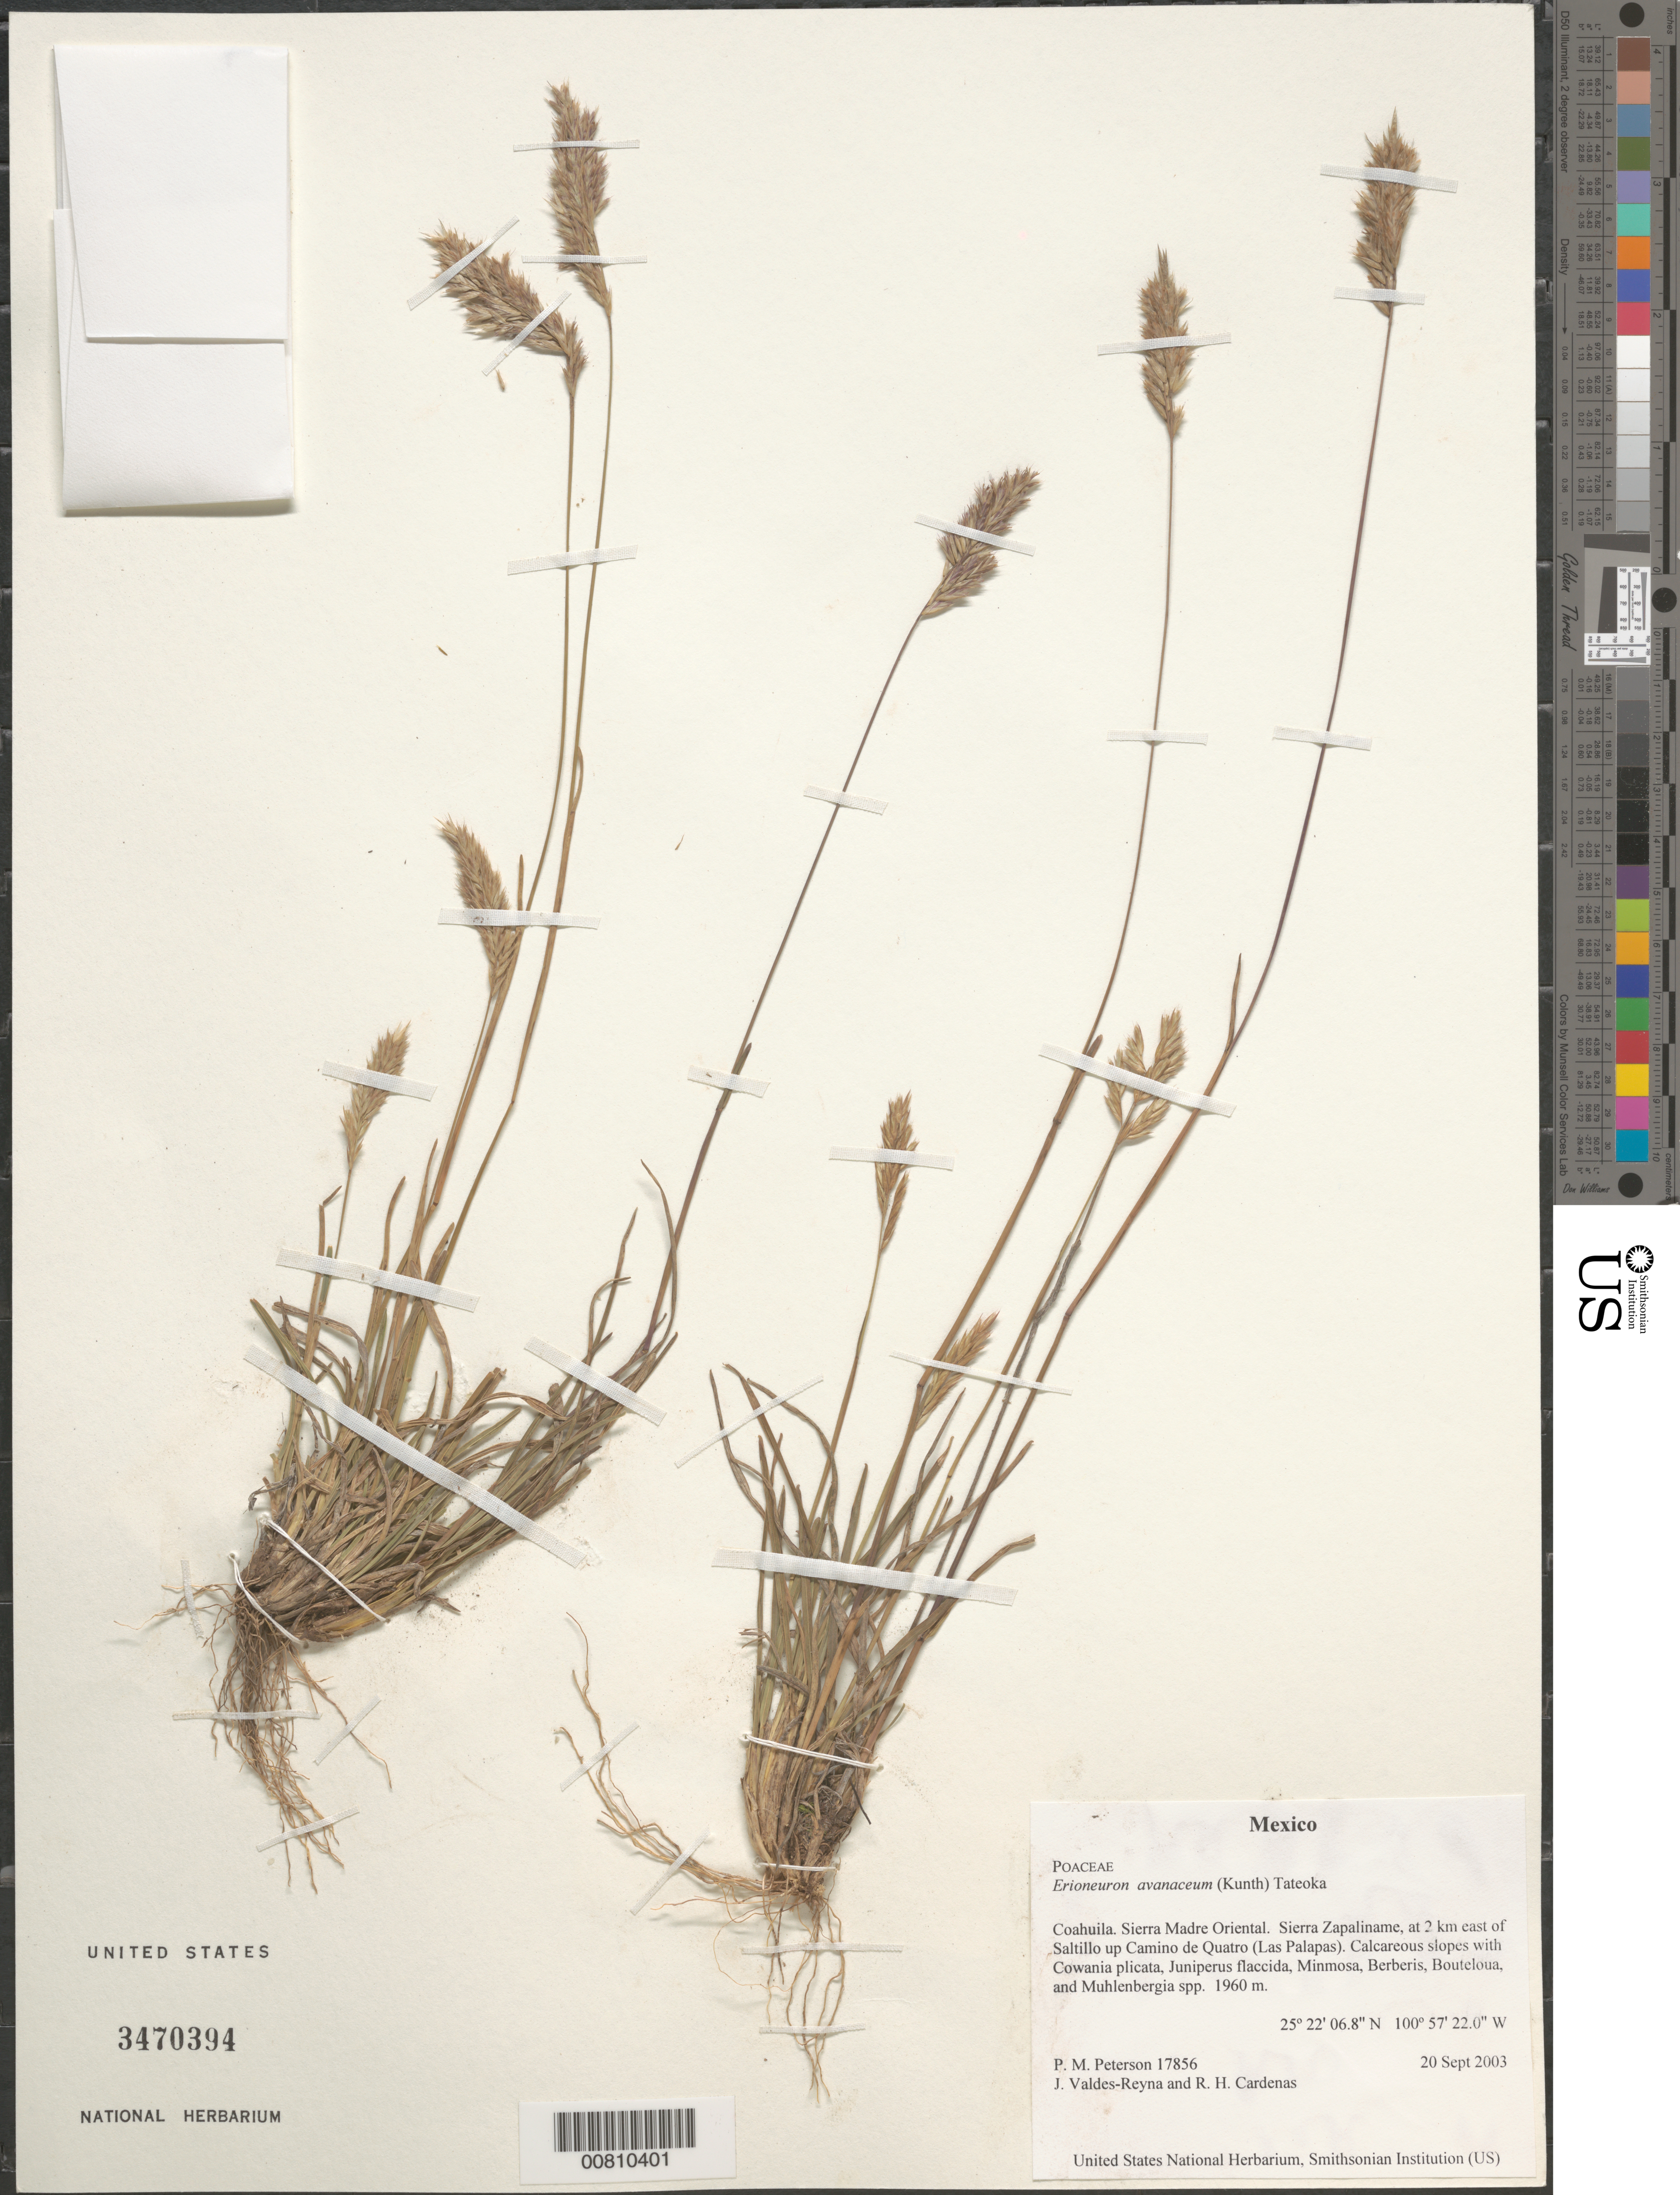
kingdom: Plantae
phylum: Tracheophyta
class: Liliopsida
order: Poales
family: Poaceae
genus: Muhlenbergia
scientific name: Muhlenbergia tenuifolia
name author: (Kunth) Kunth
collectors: P. M. Peterson, J. Valdés-Reyna & R. Cardenas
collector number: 17853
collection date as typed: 20 Sep 2003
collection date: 2003-09-20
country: Mexico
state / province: Coahuila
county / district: Sierra Madre Oriental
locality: Sierra Zapaliname, at 2 km east of Saltillo up Camino de Quatro (Las Palapas). Calcareous slopes with Cowania plicata, Juniperus flaccida, Minmosa, Berberis, Bouteloua, and Muhlenbergia spp.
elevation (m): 1960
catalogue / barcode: US 3470394